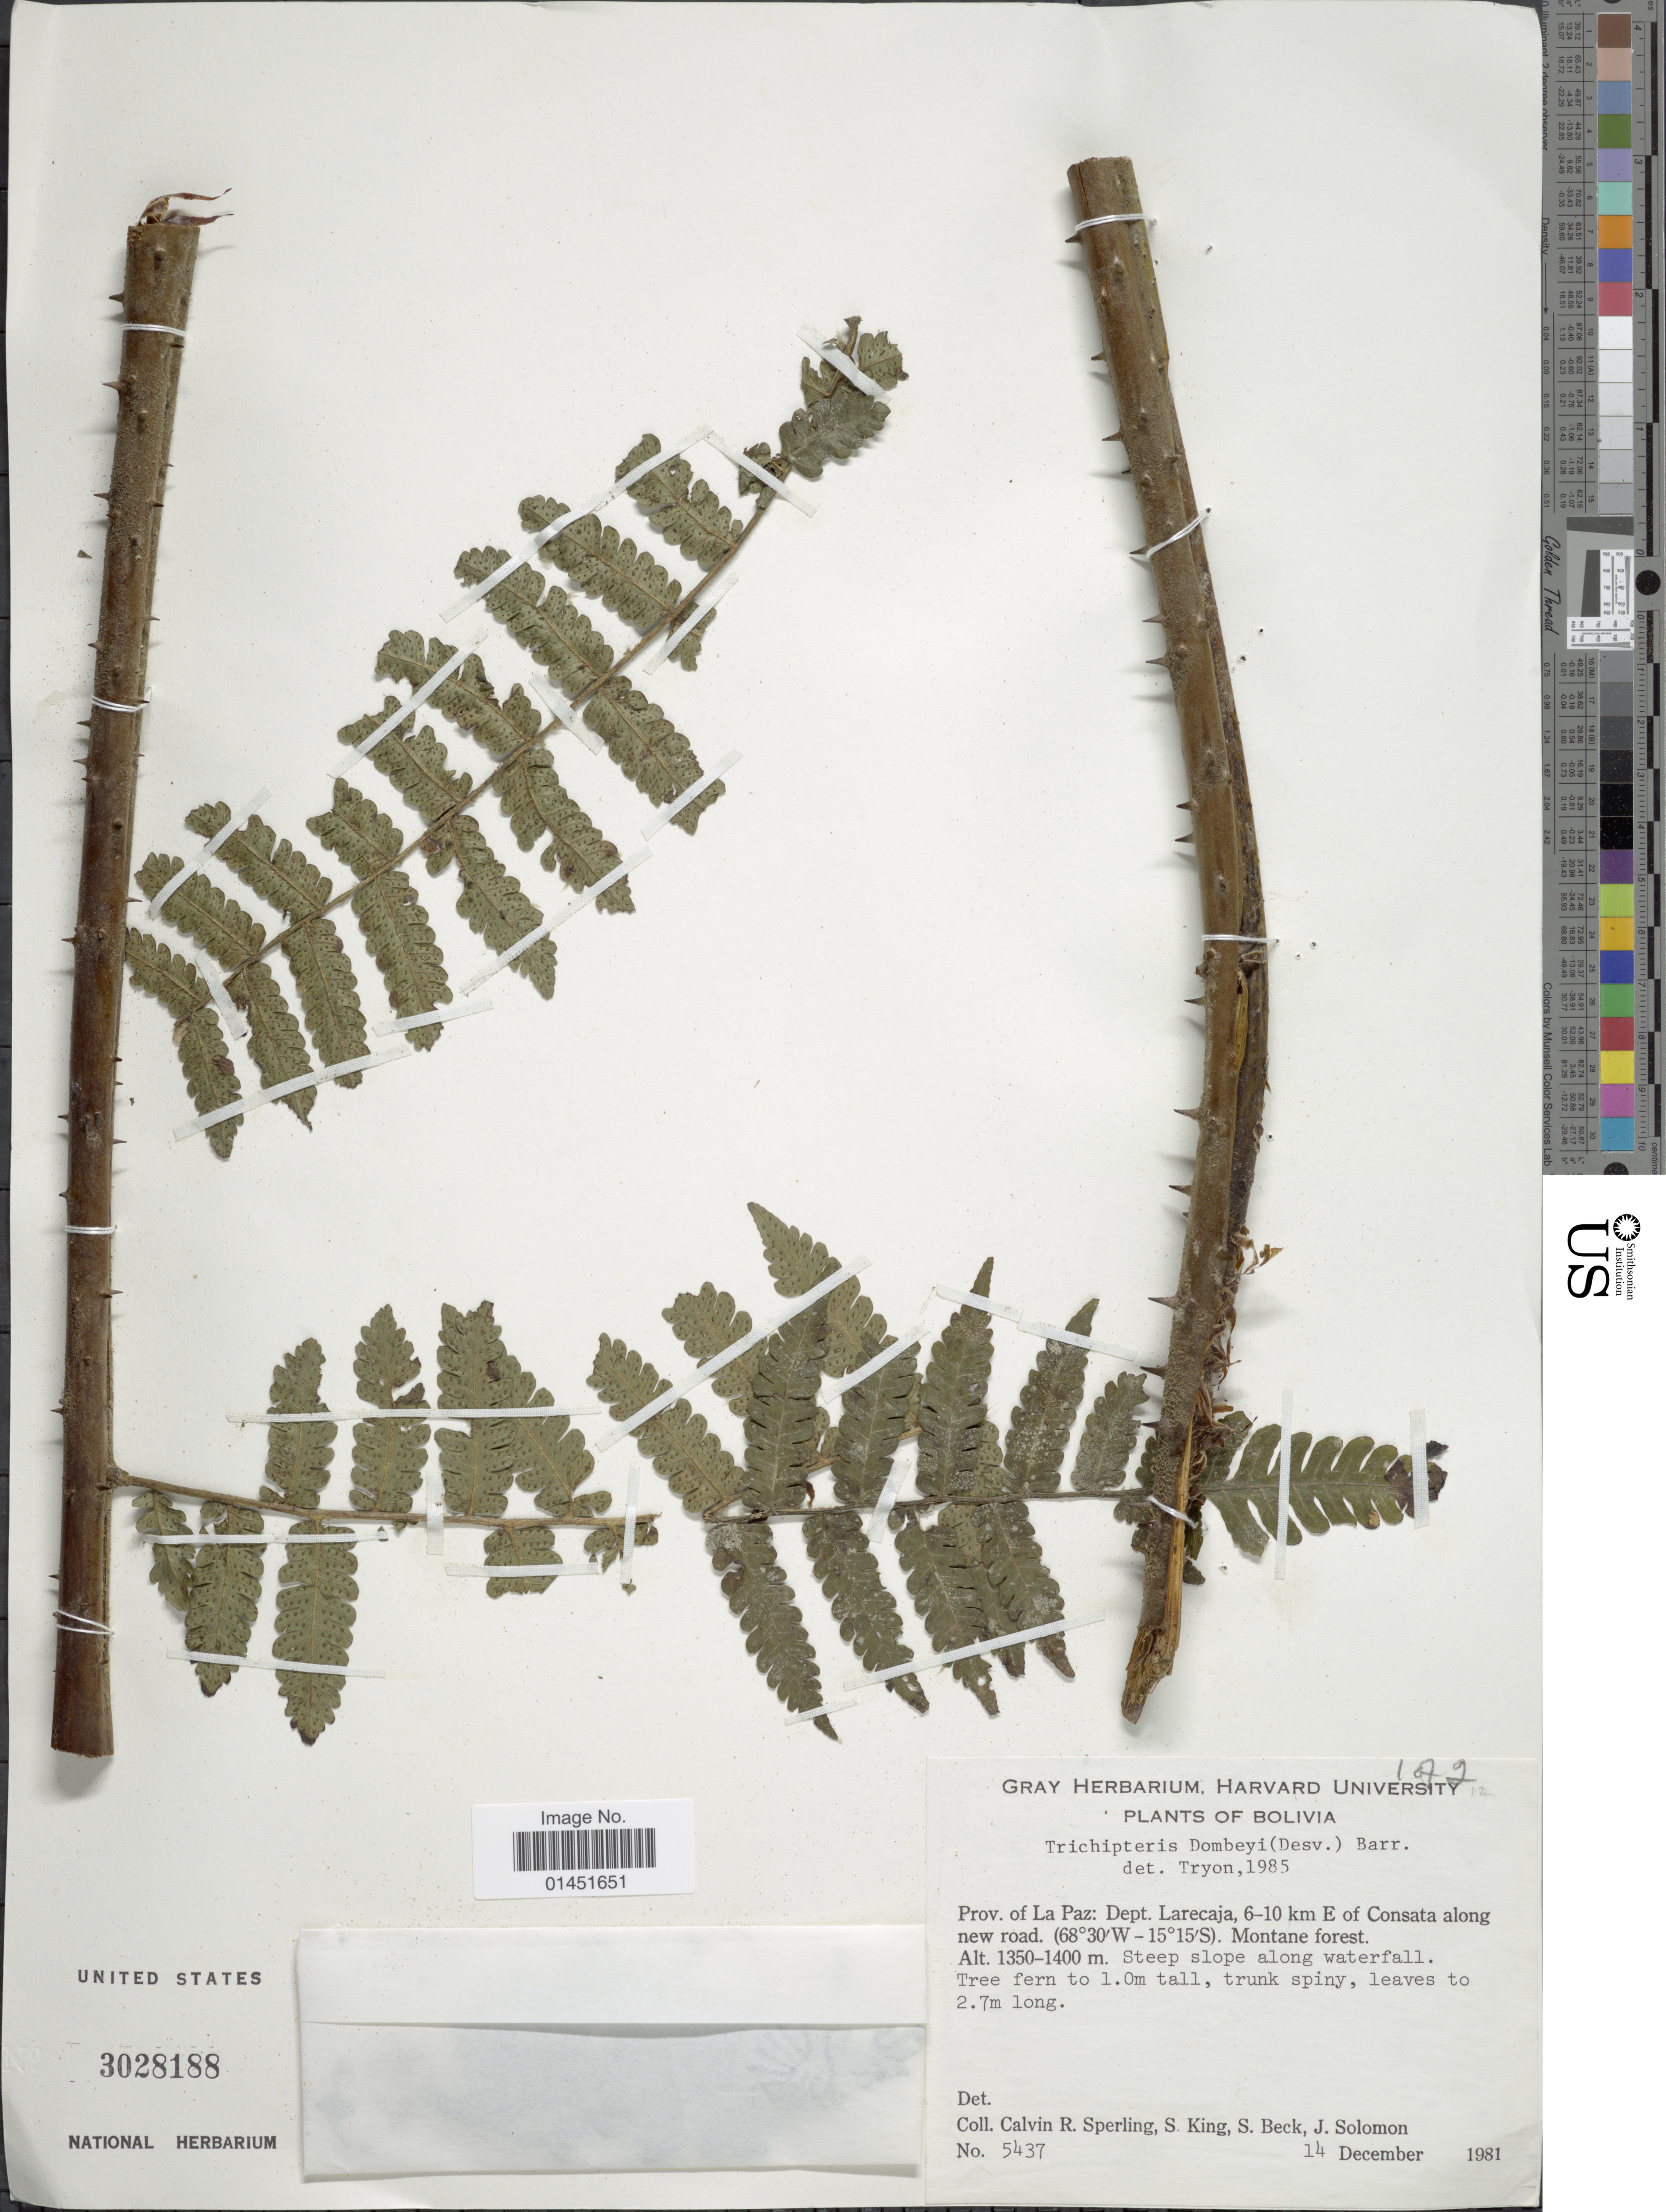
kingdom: Plantae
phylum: Tracheophyta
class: Polypodiopsida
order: Cyatheales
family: Cyatheaceae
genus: Cyathea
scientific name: Cyathea dombeyi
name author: (Desv.) Lellinger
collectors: C. R. Sperling, S. King, S. G. Beck & J. Solomon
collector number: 5437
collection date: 1981-12-14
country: Bolivia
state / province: La Paz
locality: Dept. Larecaja, 6-10 km E of Consata along new road. Montane forest.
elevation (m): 1350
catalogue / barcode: US 3028188